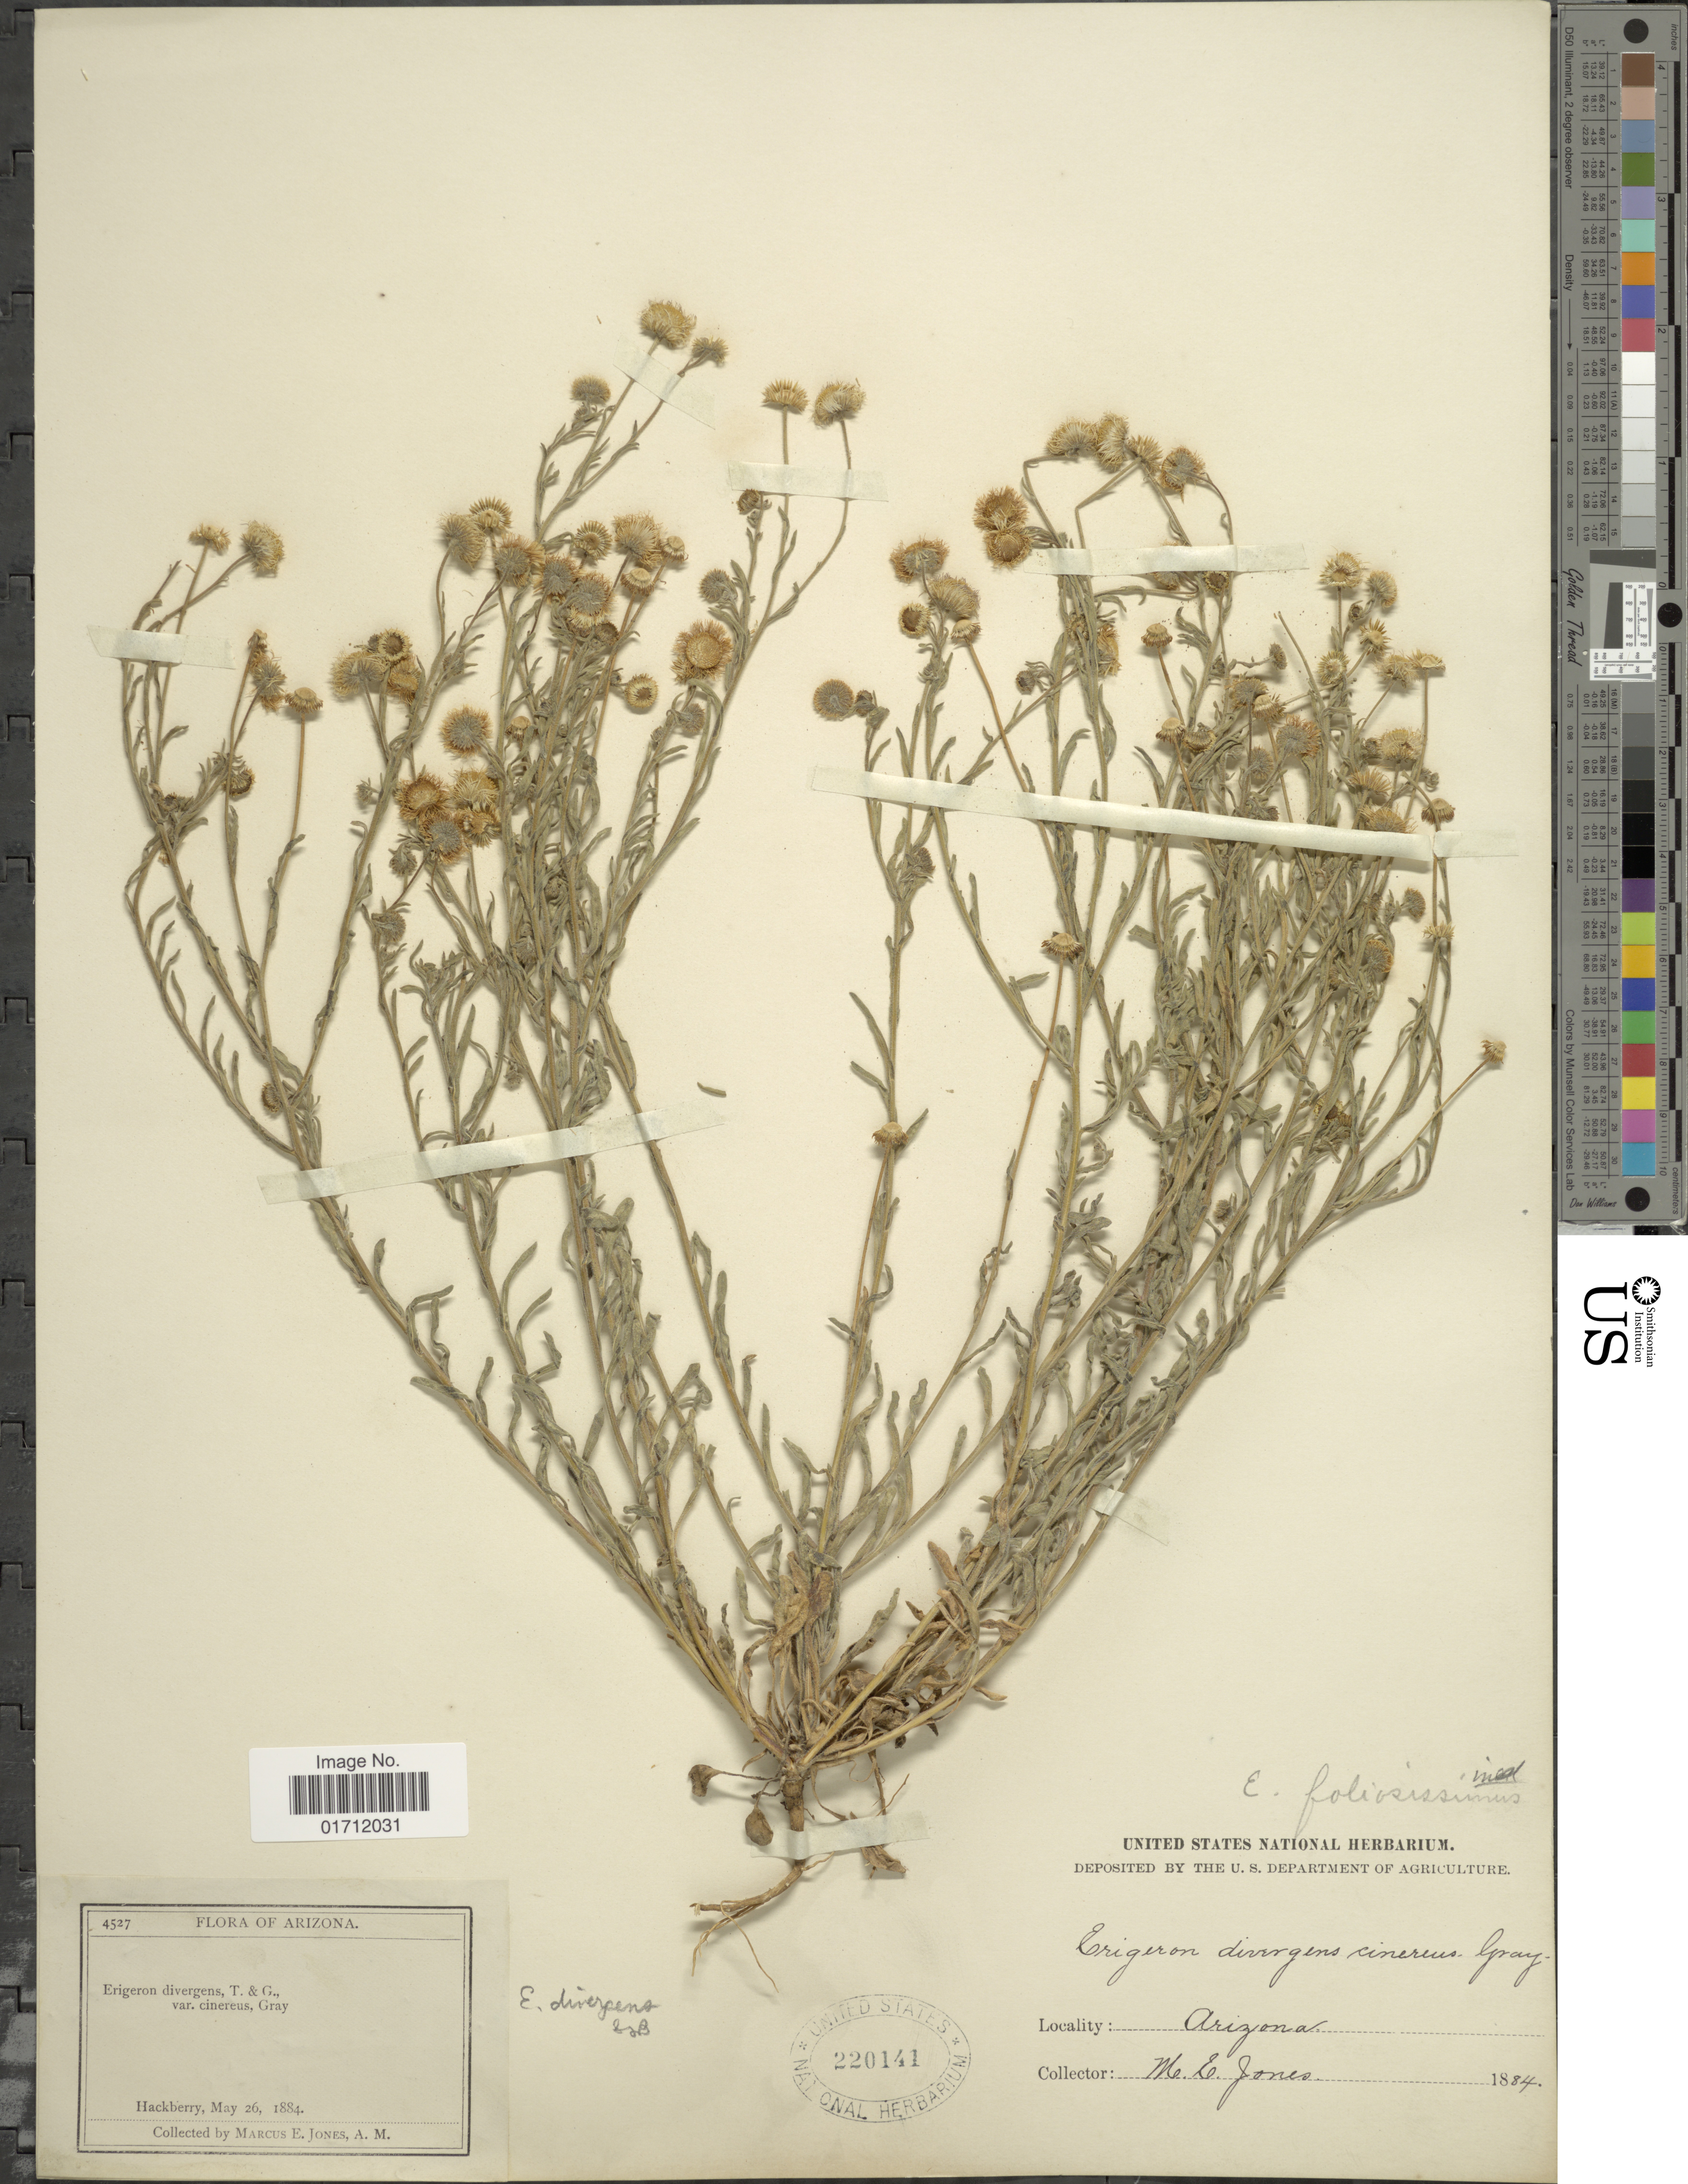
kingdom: Plantae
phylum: Tracheophyta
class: Magnoliopsida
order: Asterales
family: Asteraceae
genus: Erigeron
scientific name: Erigeron divergens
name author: Torr. & A. Gray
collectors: M. E. Jones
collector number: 4527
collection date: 1884-05-26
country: United States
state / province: Arizona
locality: Hackberry.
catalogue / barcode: US 220141